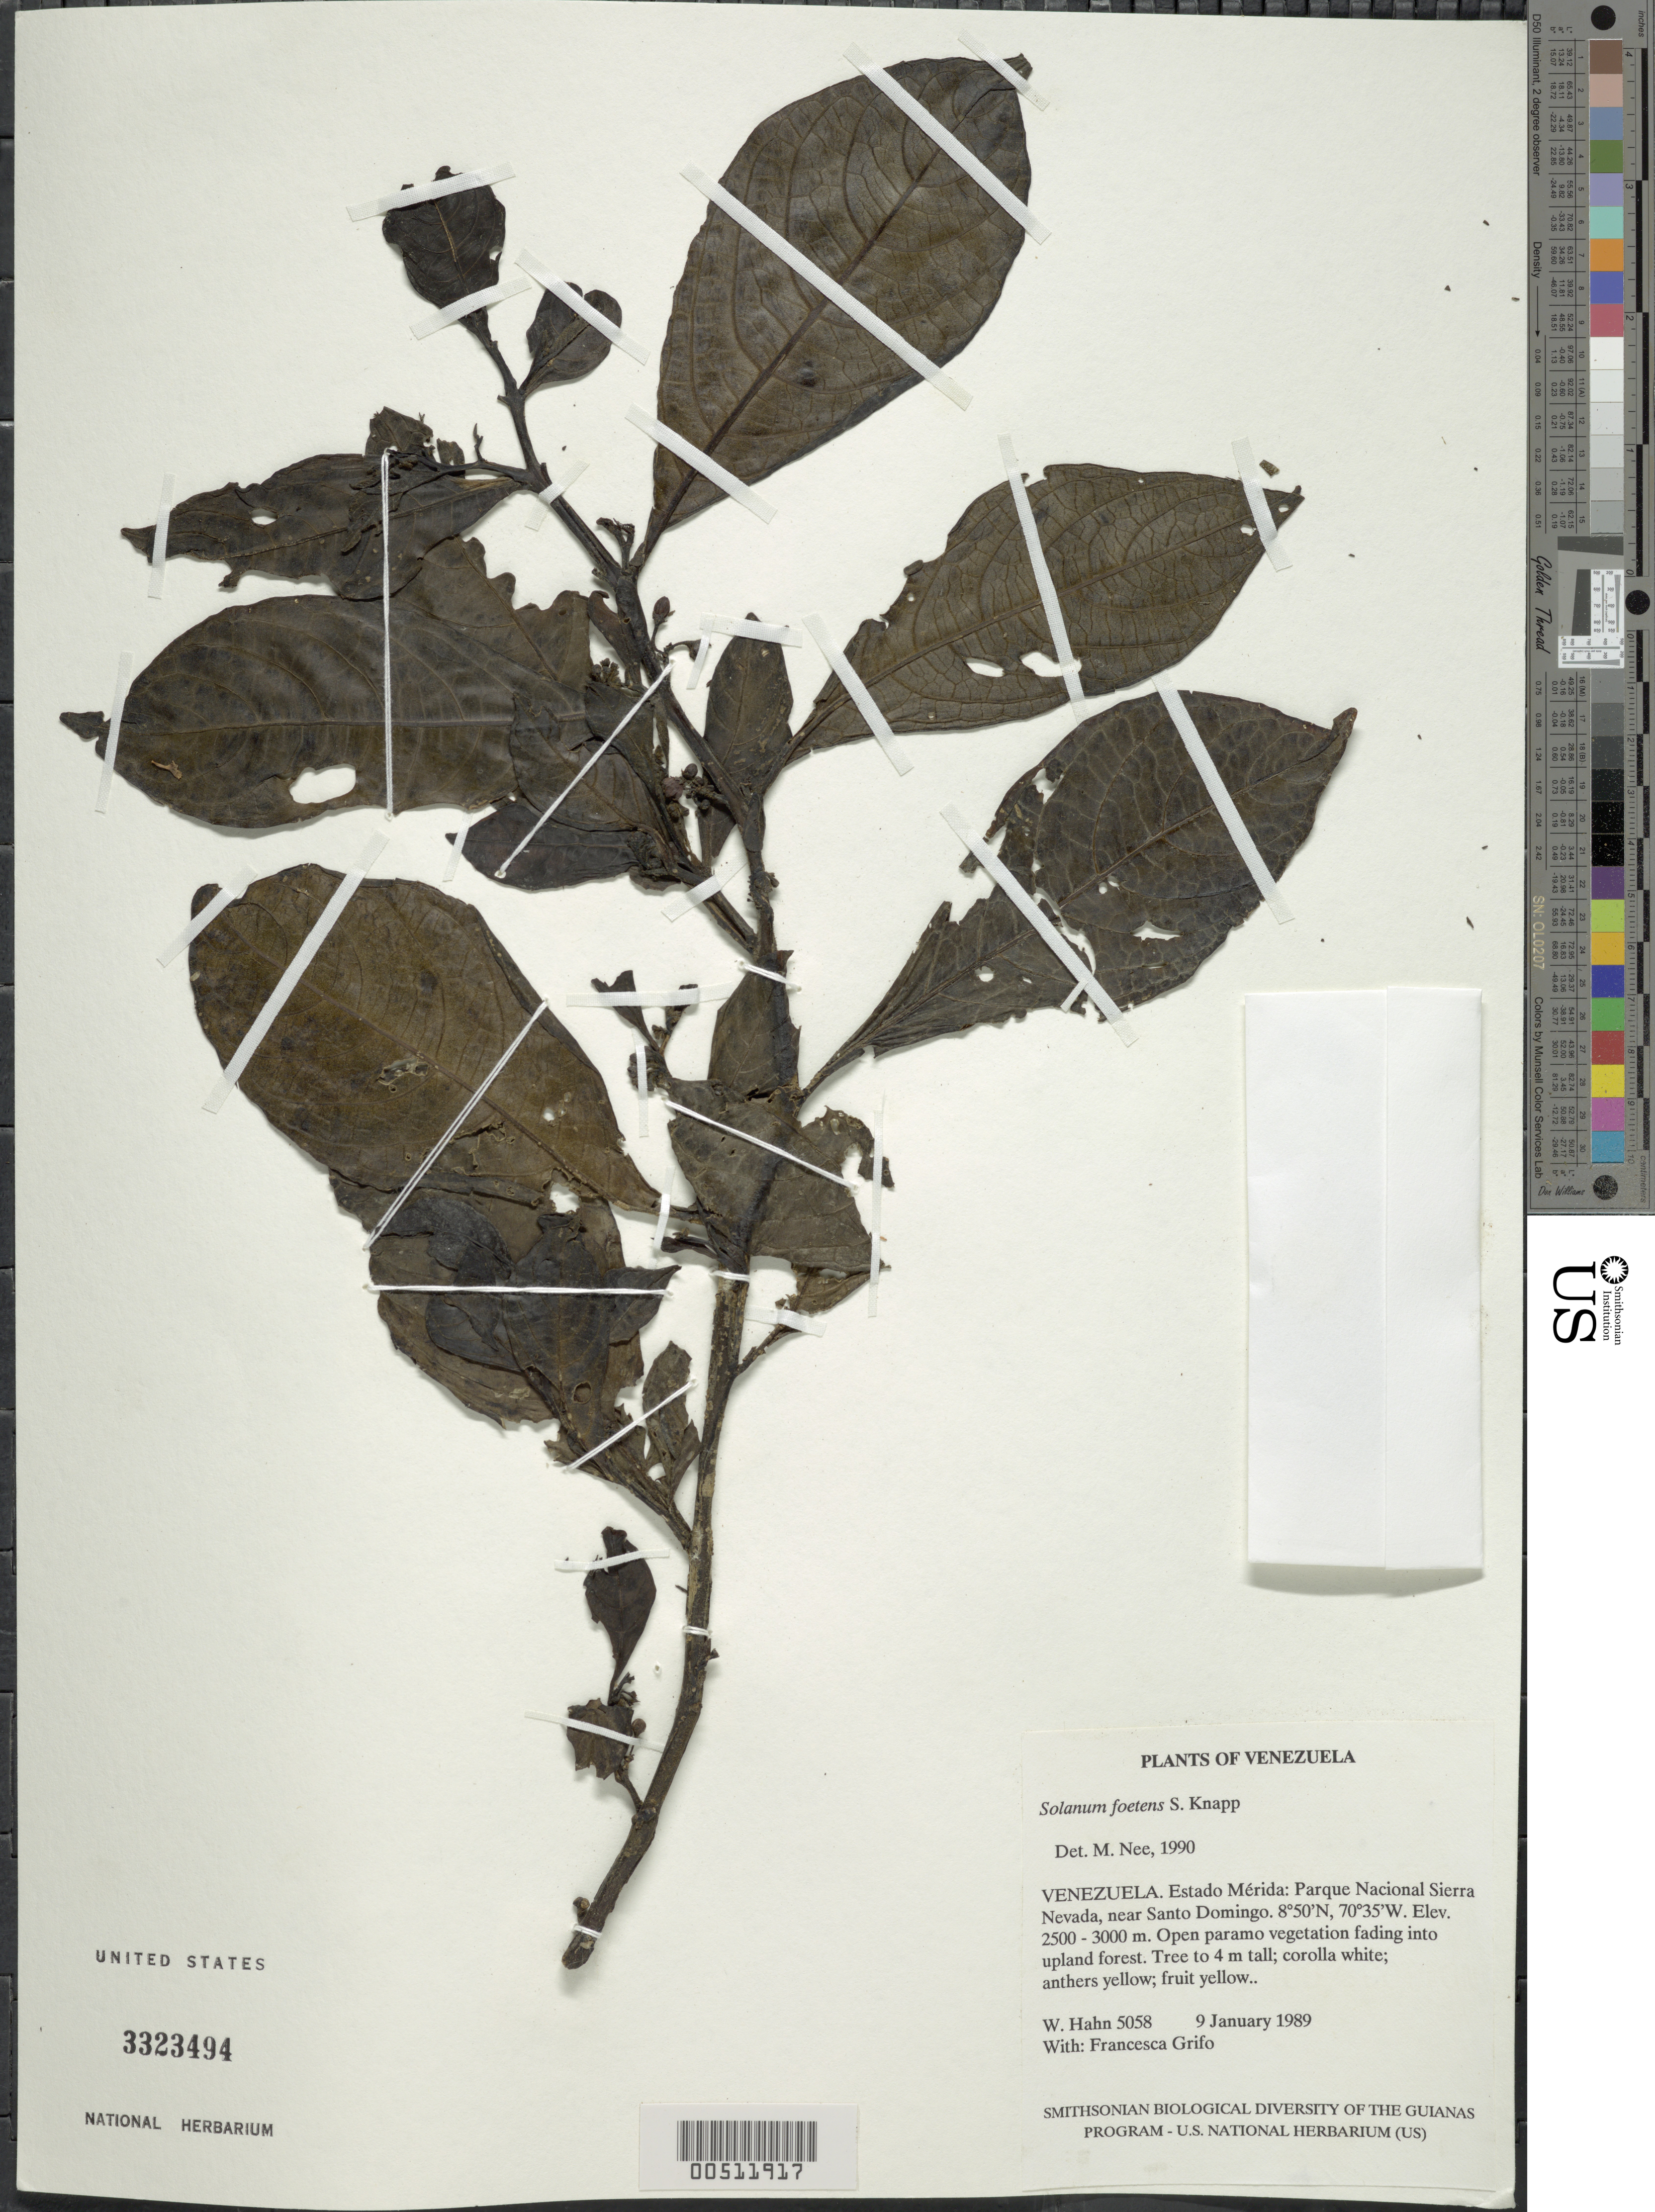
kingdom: Plantae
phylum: Tracheophyta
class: Magnoliopsida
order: Solanales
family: Solanaceae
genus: Solanum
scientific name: Solanum foetens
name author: Pittier ex S. Knapp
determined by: Nee, Michael H.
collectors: W. Hahn & F. Grifo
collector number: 5058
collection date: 1989-01-09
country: Venezuela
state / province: Mérida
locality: Parque Nacional Sierra Nevada, near Santo Domingo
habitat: Open paramo vegetation fading into upland forest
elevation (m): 2500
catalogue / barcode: US 3323494